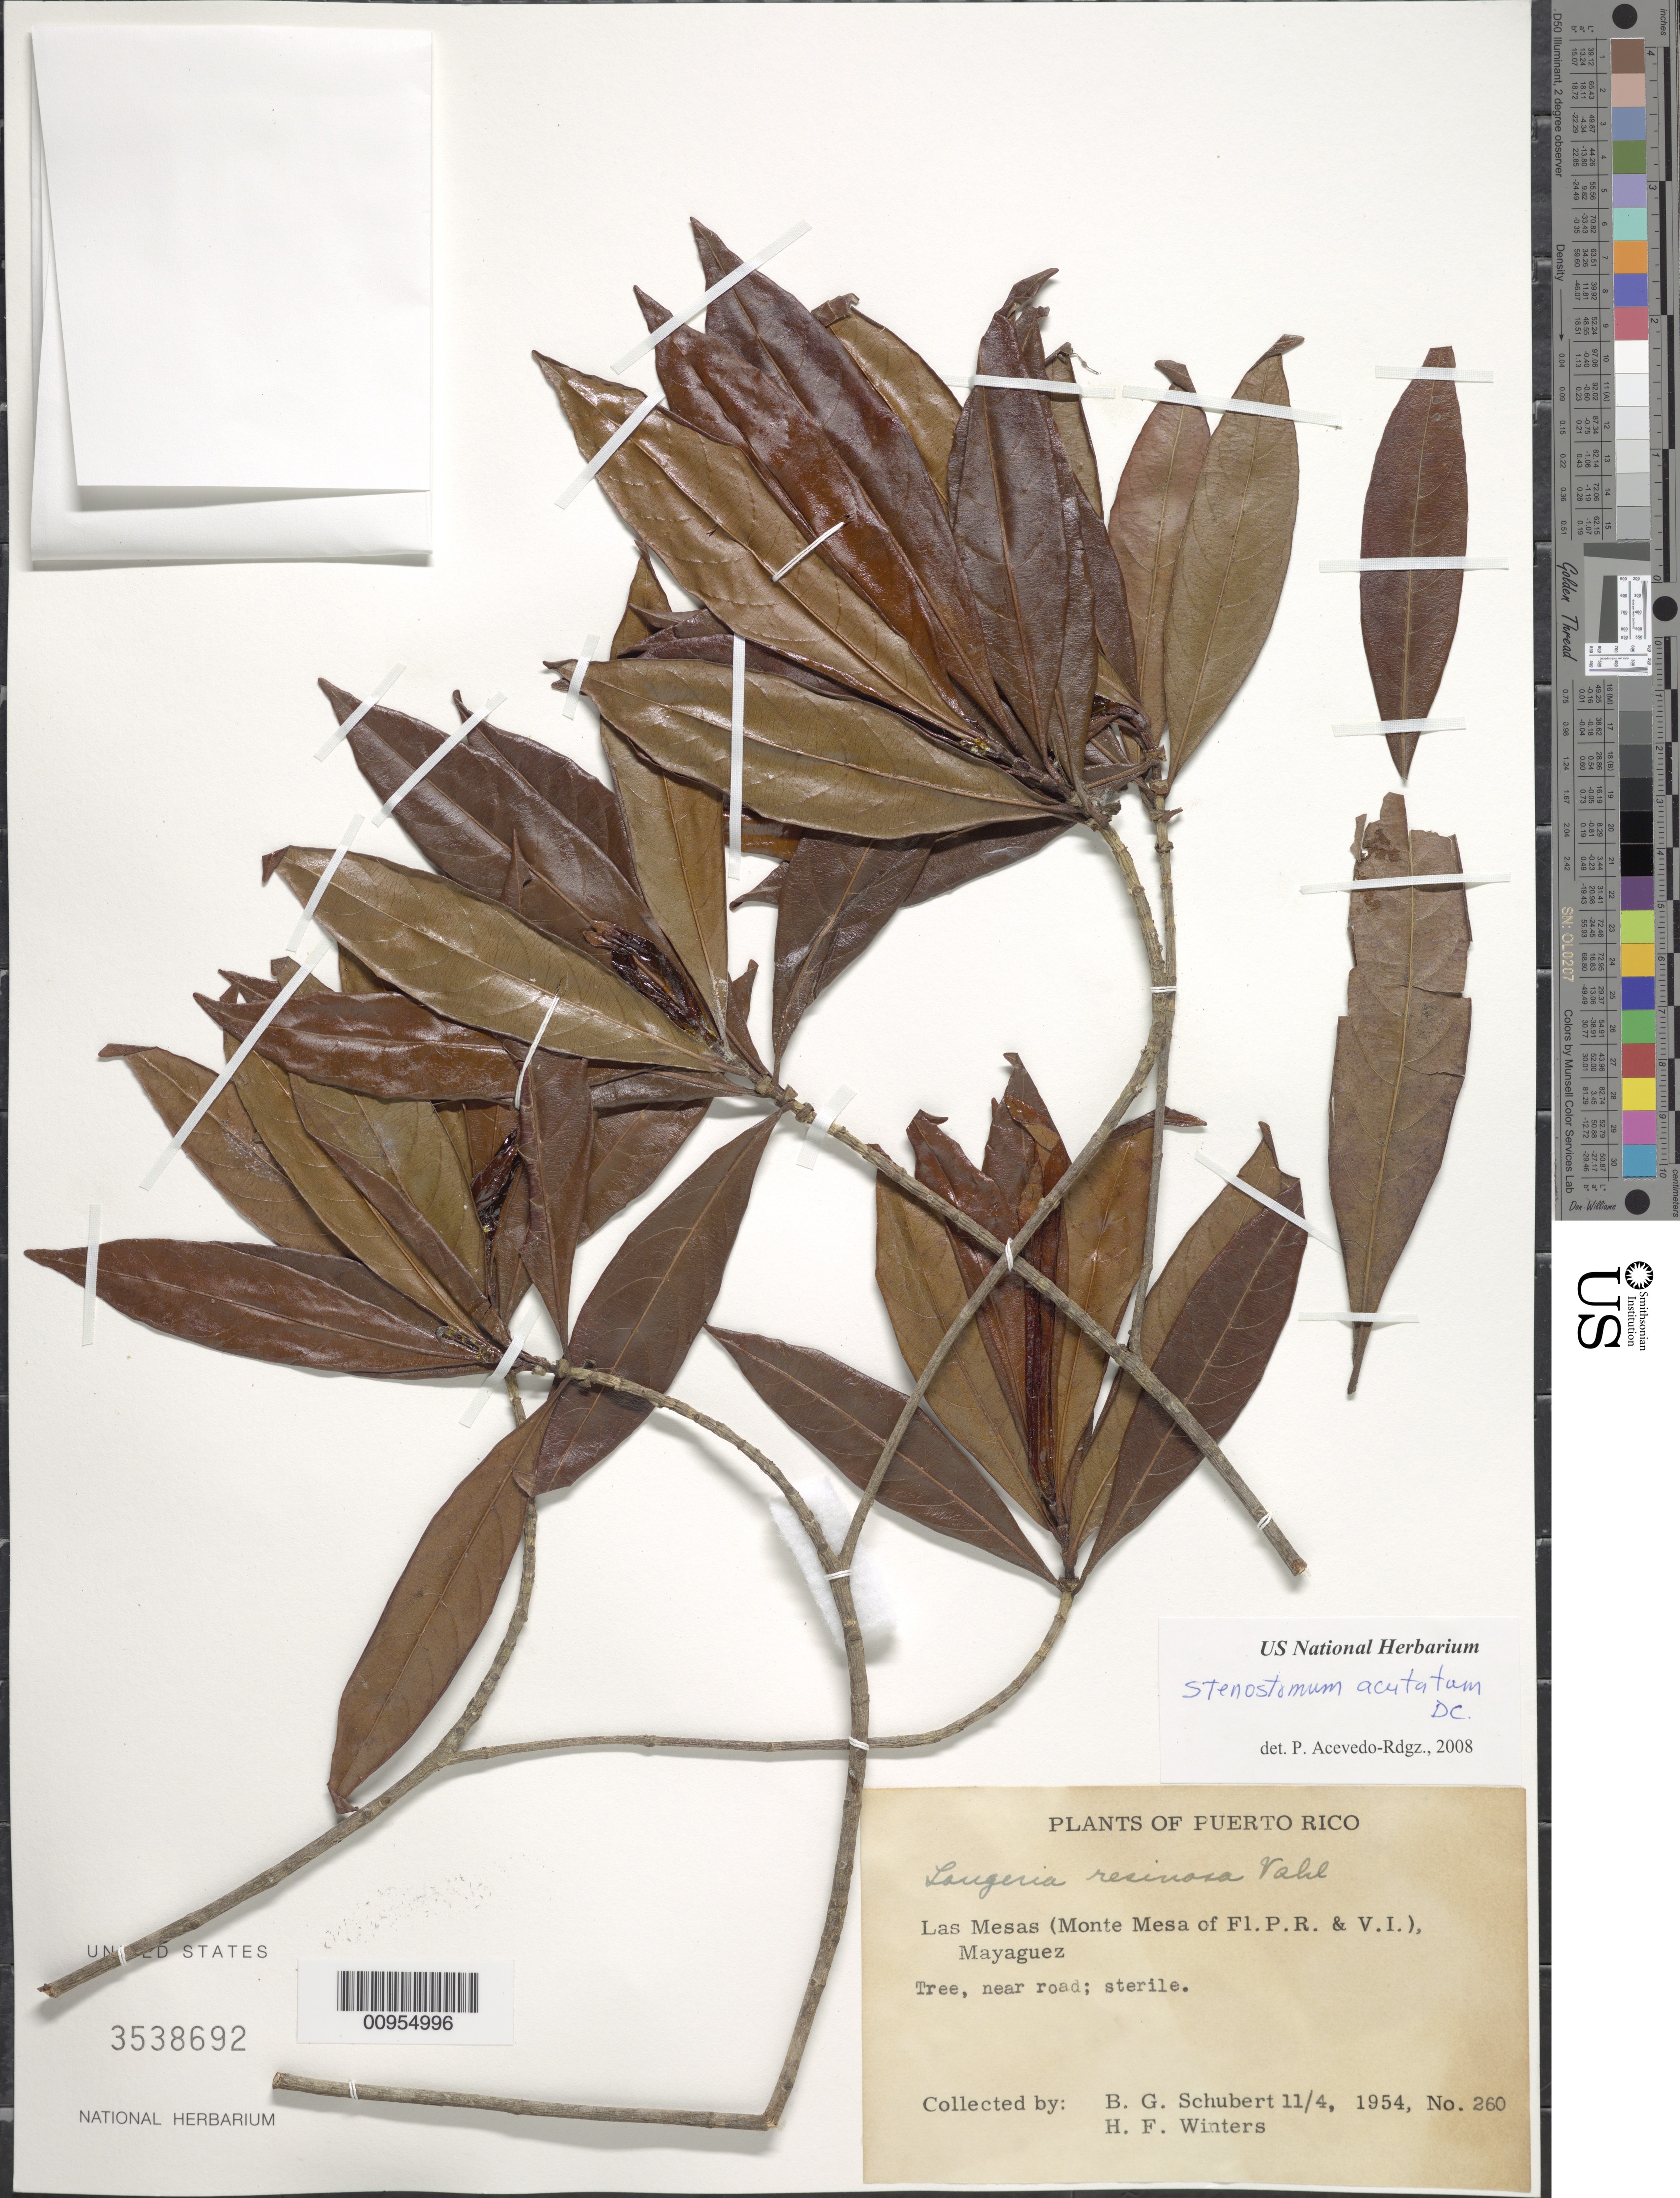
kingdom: Plantae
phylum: Tracheophyta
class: Magnoliopsida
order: Gentianales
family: Rubiaceae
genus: Stenostomum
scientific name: Stenostomum acutatum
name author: DC.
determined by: Acevedo-Rodríguez, P., (BOT), Smithsonian Institution - National Museum of Natural History (UNITED STATES)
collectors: B. Schubert & H. Winters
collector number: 260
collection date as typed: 04 Nov 1954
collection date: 1954-11-04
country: Puerto Rico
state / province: Mayagüez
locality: Las Mesas (Monte Mesa of Fl.P.R. & V.I.) Mayaguez.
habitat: Near Road.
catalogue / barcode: US 3538692